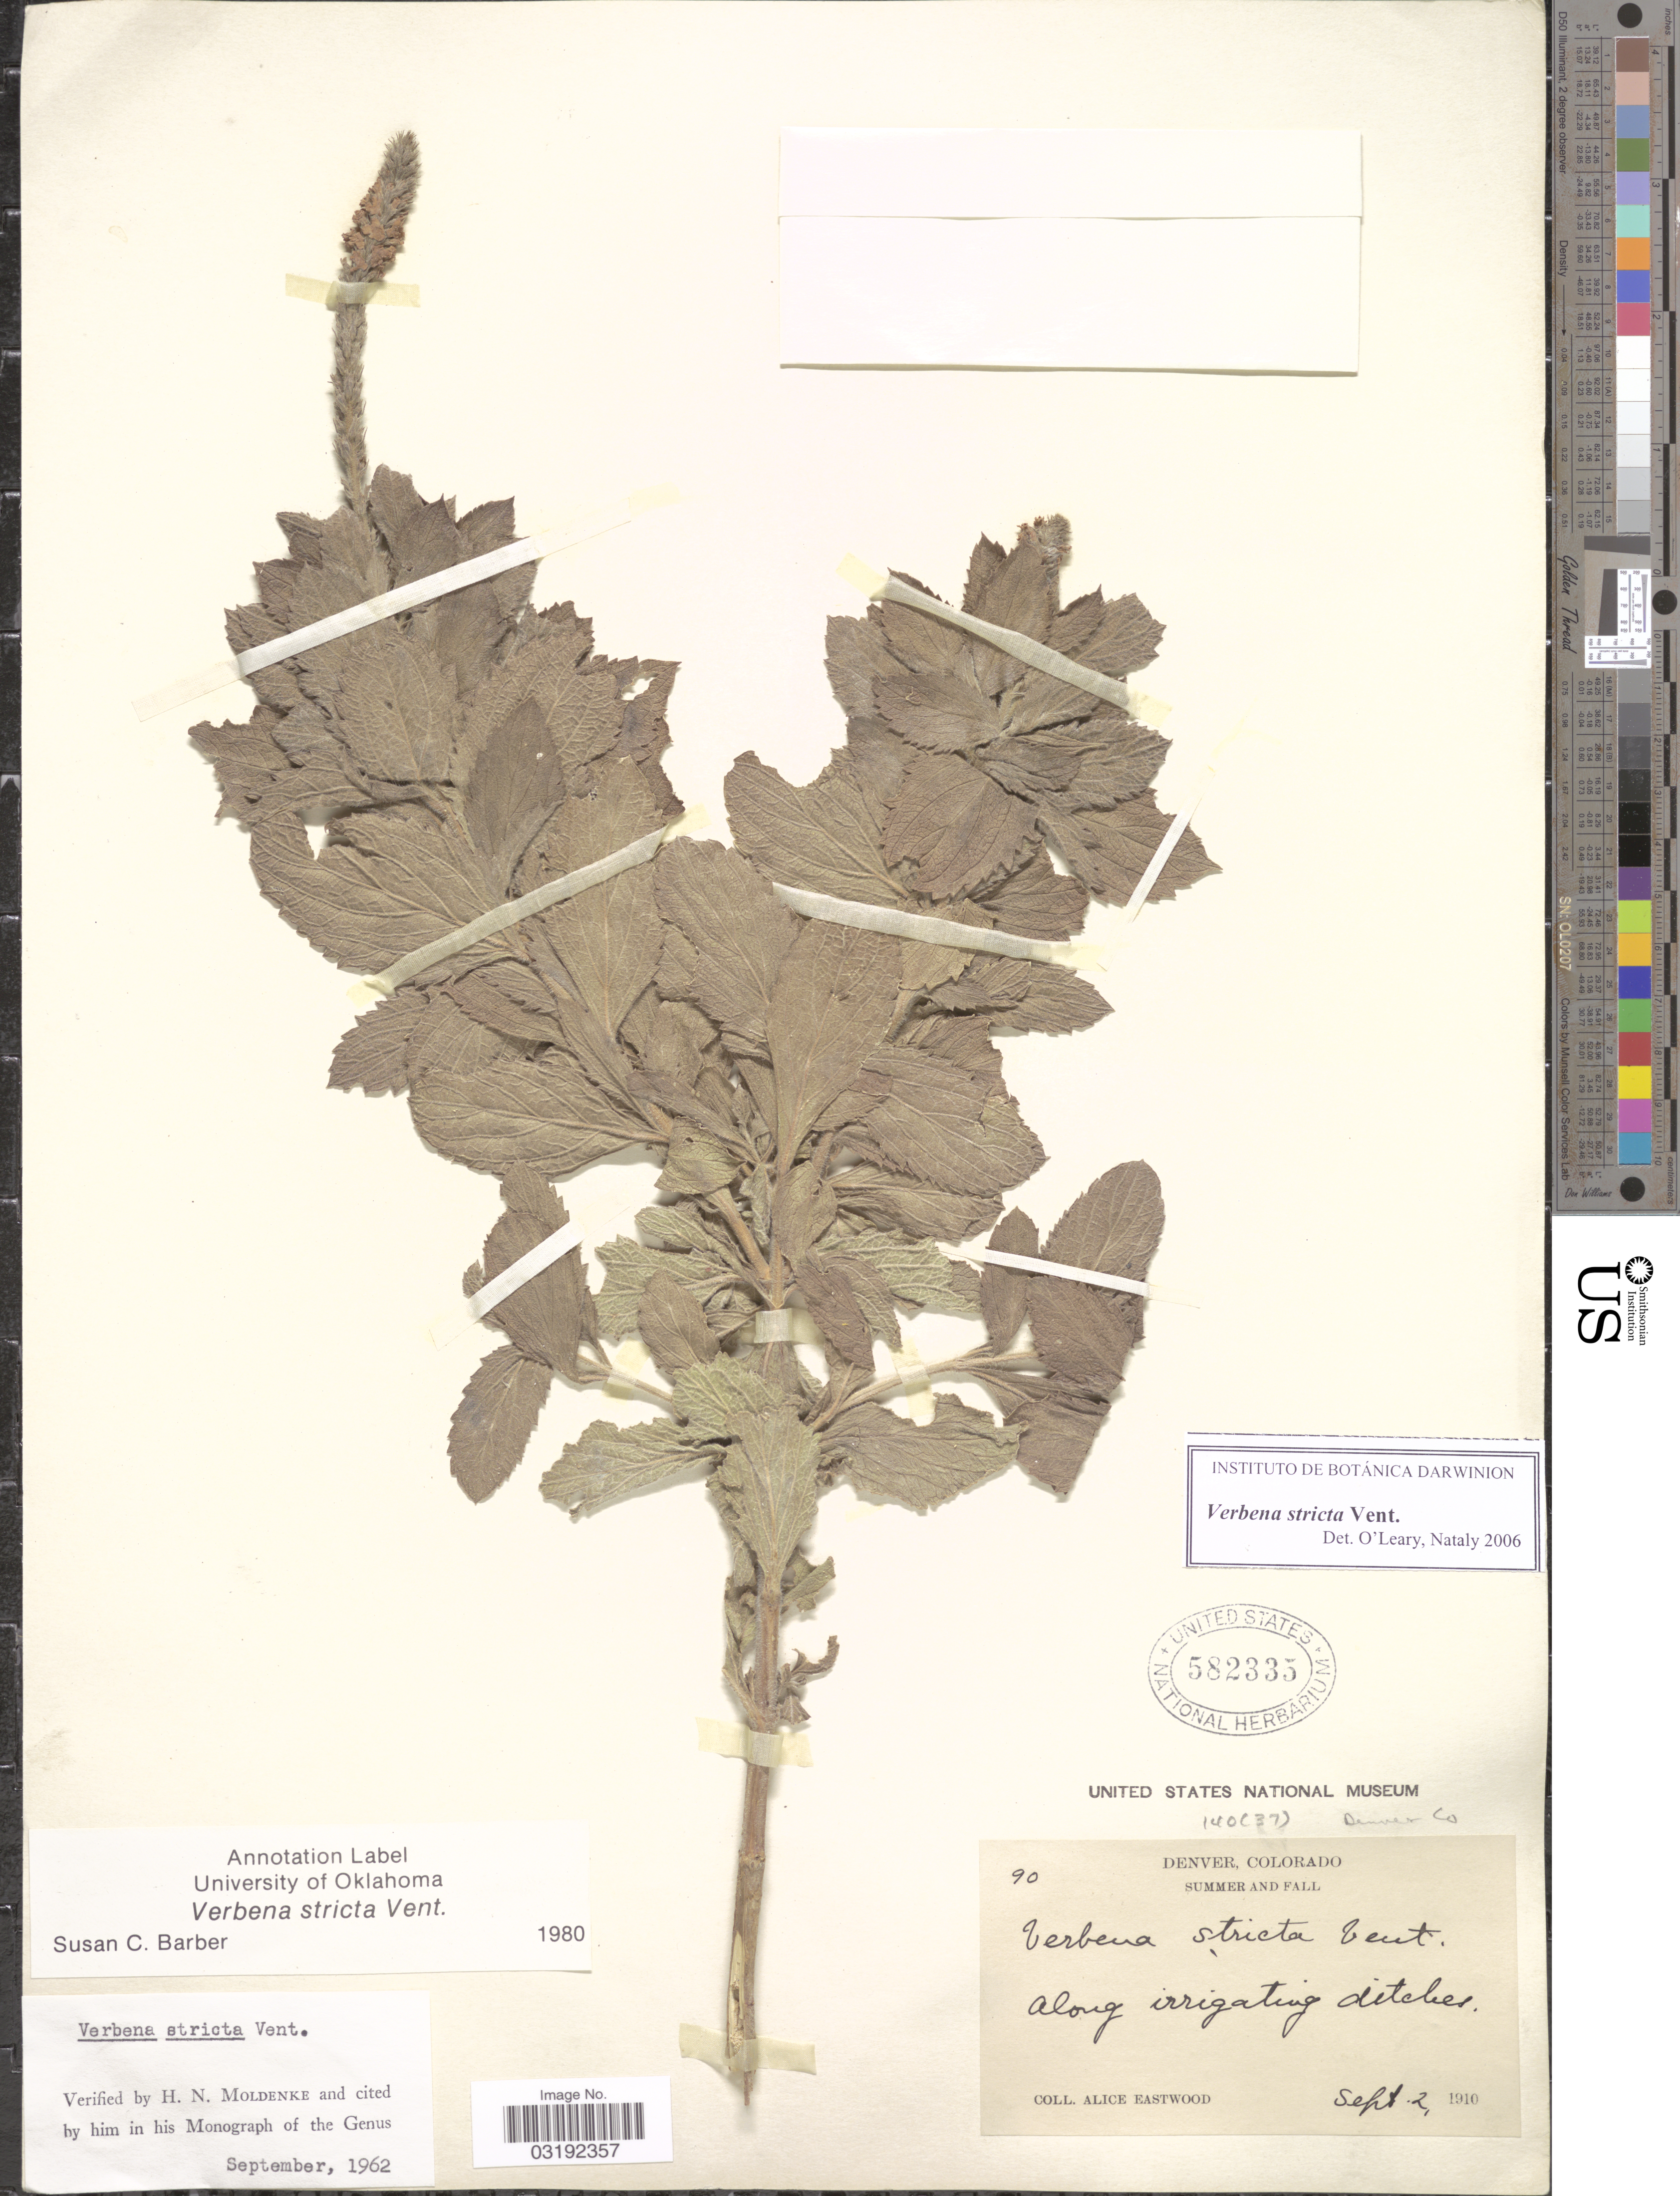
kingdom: Plantae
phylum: Tracheophyta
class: Magnoliopsida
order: Lamiales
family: Verbenaceae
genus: Verbena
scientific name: Verbena stricta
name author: Vent.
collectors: A. Eastwood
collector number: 90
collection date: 1910-09-02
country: United States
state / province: Colorado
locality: Denver, Summer and Fall, along irrigating ditches. Denver Co.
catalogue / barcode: US 582335